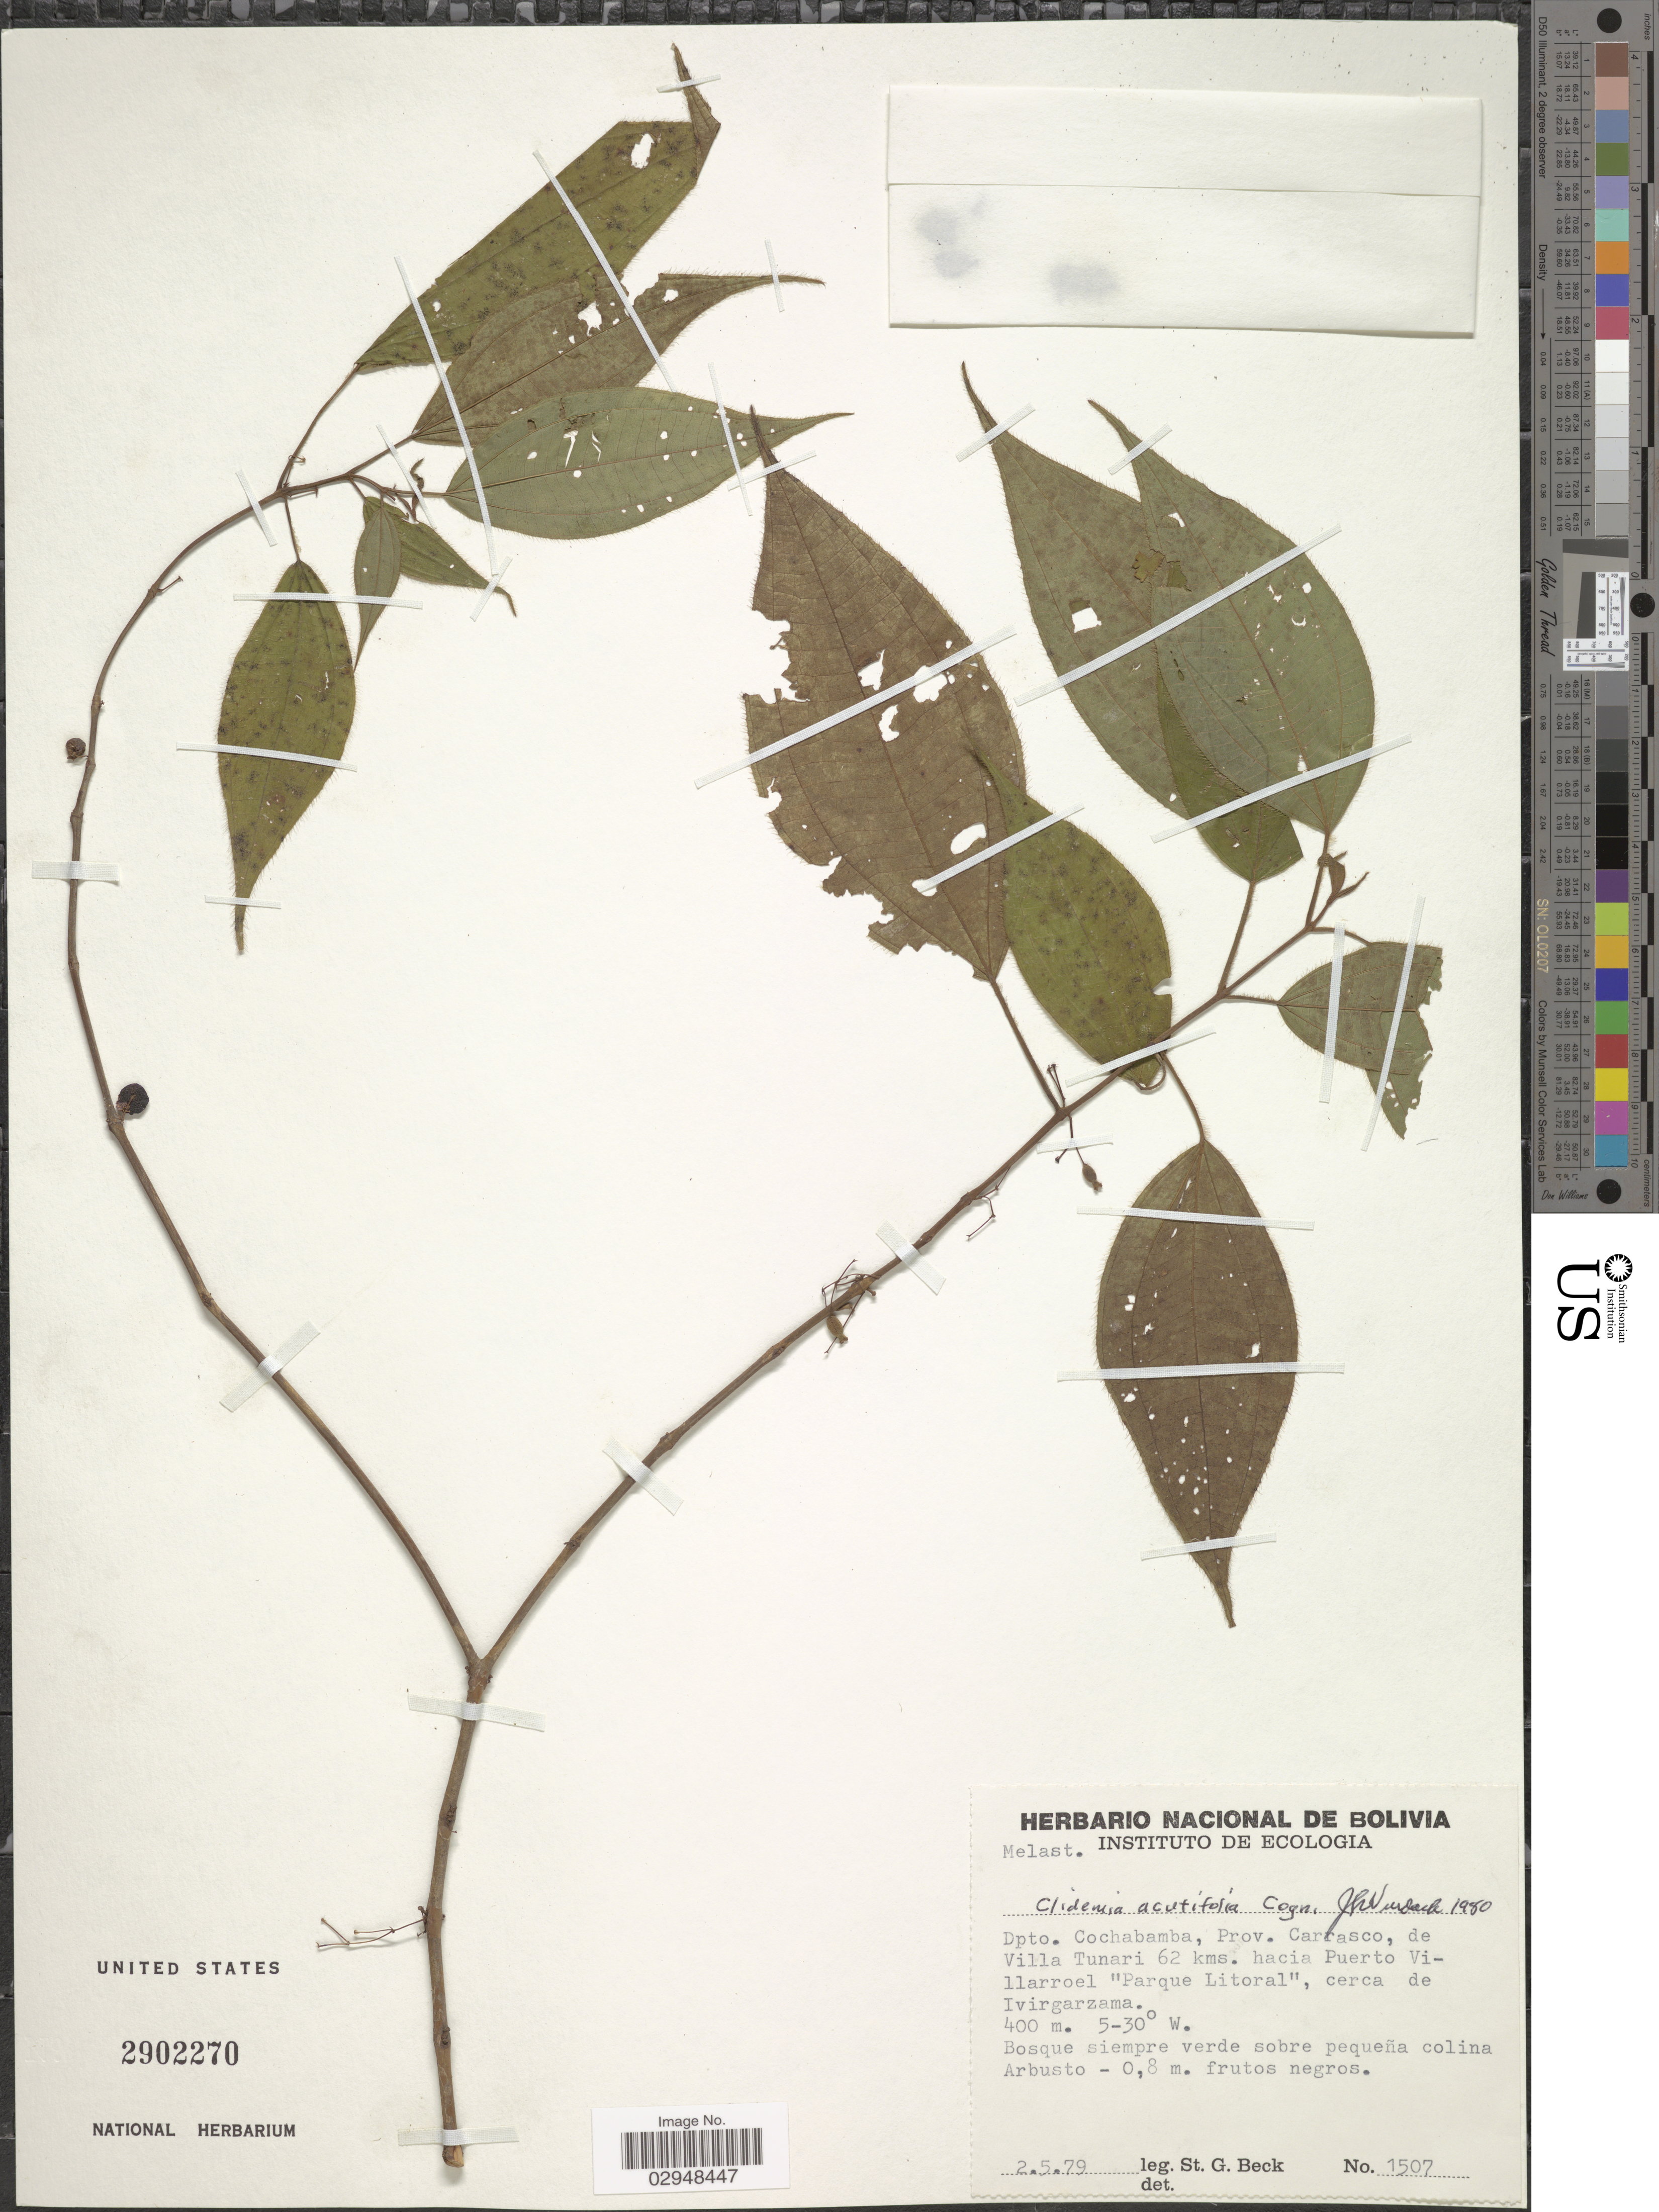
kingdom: Plantae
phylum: Tracheophyta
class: Magnoliopsida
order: Myrtales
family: Melastomataceae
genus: Clidemia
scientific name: Clidemia acutifolia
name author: Cogn.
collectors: S. G. Beck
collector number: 1507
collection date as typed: Transcribed d/m/y: 2/5/79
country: Bolivia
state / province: Cochabamba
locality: Dpto. Cochabamba, Prov. Carrasco, de Villa Tunari 62 kms. hacia Puerto Villarroel "Parque Litoral", cerca de Ivirgarzama.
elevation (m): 400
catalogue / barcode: US 2902270